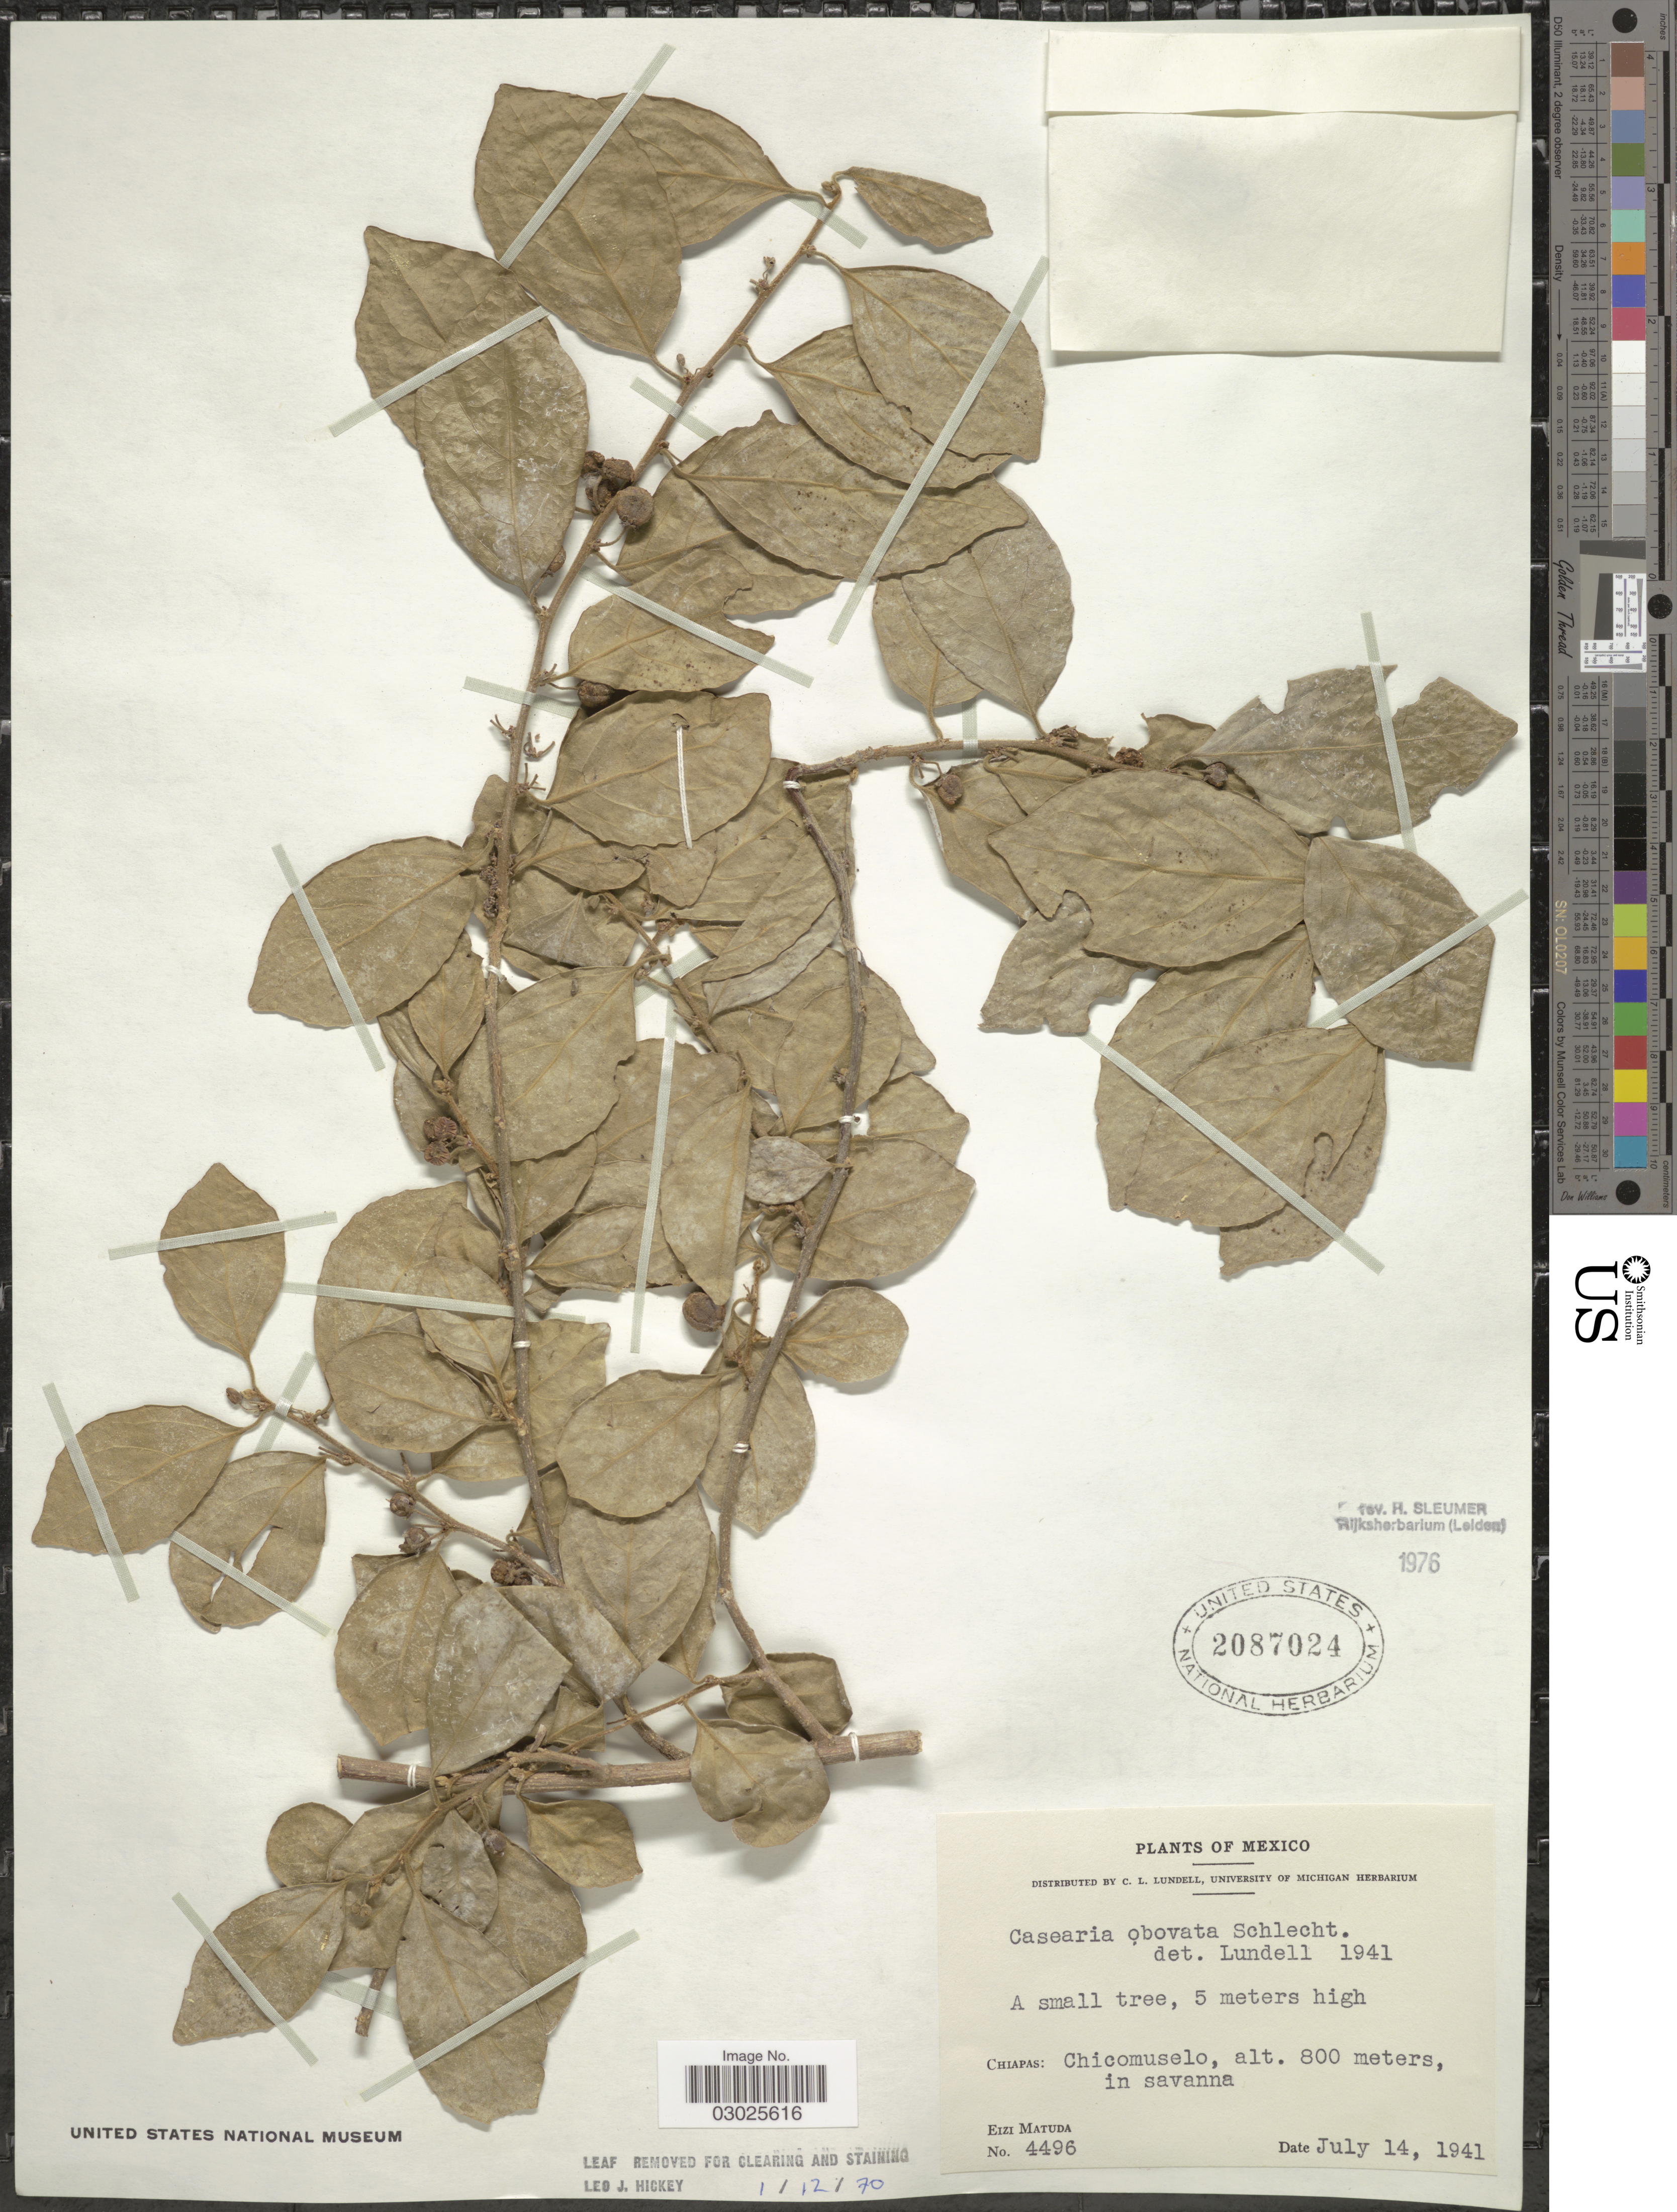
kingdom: Plantae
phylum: Tracheophyta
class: Magnoliopsida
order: Malpighiales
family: Salicaceae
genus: Casearia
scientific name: Casearia obovata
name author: Schltdl.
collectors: E. Matuda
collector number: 4496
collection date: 1941-07-14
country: Mexico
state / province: Chiapas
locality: Chicomuselo, in savanna.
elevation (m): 800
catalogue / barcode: US 2087024